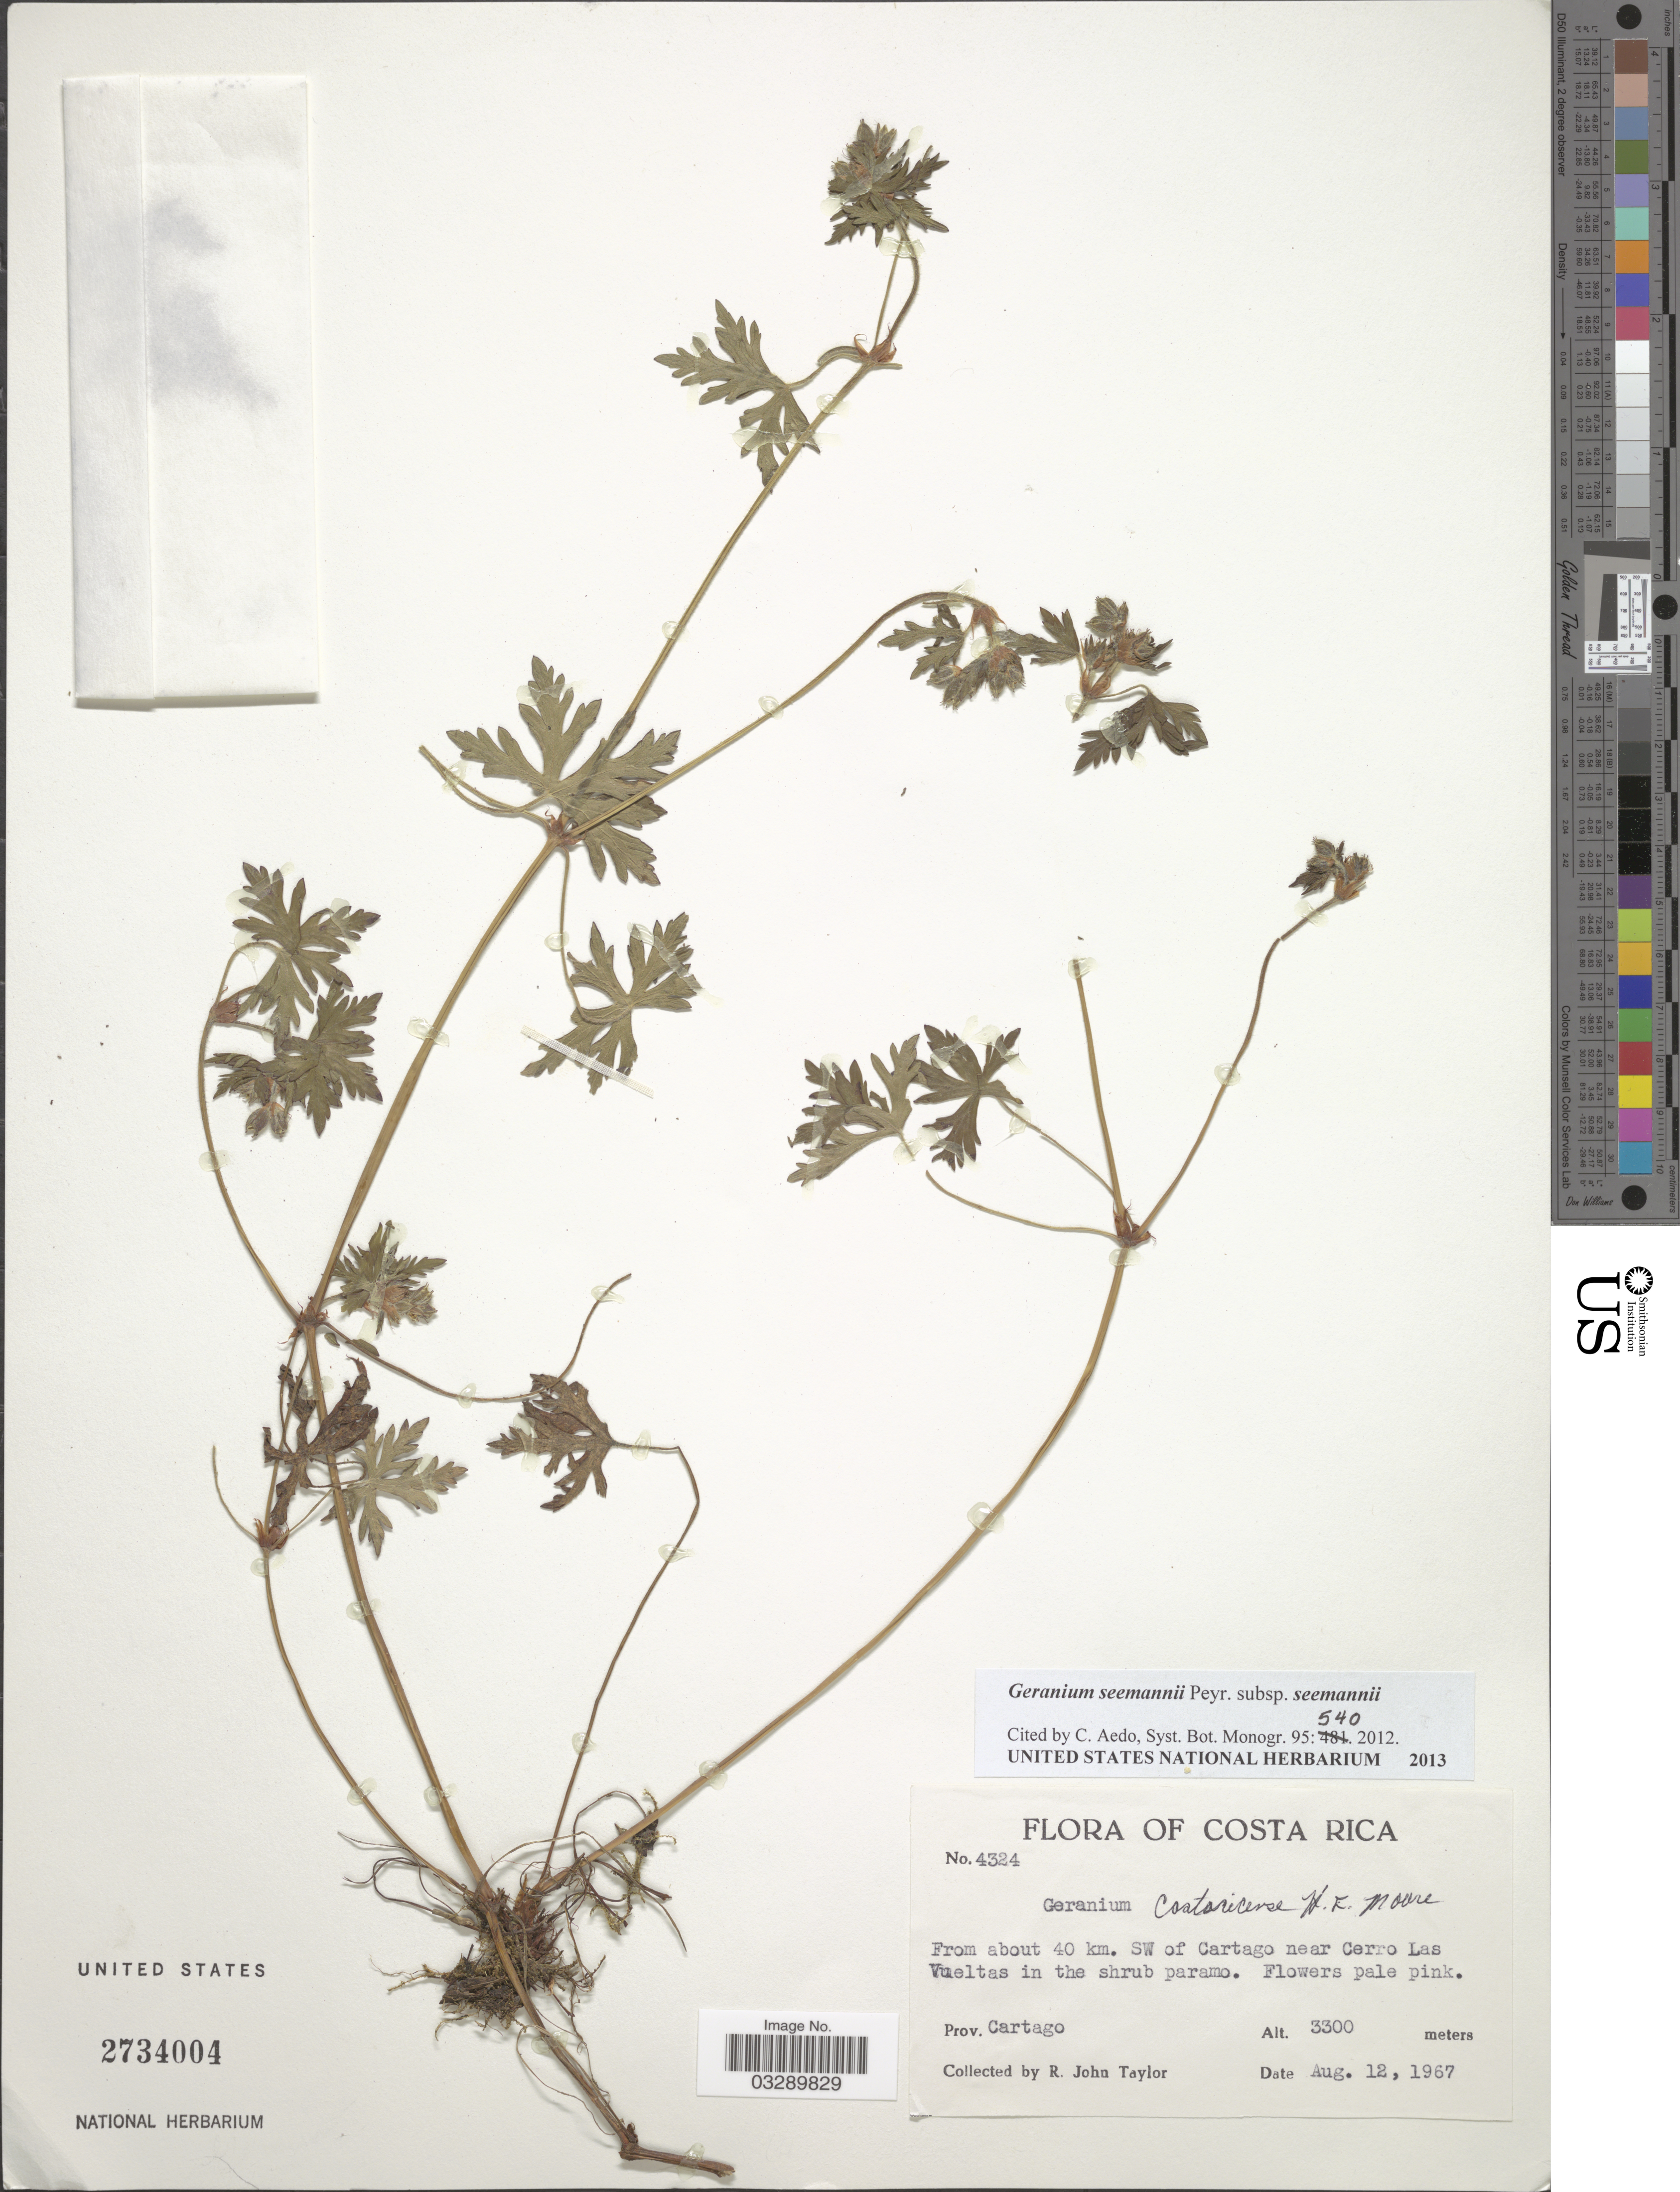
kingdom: Plantae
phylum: Tracheophyta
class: Magnoliopsida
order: Geraniales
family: Geraniaceae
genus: Geranium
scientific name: Geranium seemannii subsp. seemannii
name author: Peyr.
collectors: R. J. Taylor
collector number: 4324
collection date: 1967-08-12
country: Costa Rica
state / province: Cartago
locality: From about 40 km. SW of Cartago near Cerro Las Vueltas in the shrub paramo.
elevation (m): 3300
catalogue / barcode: US 2734004